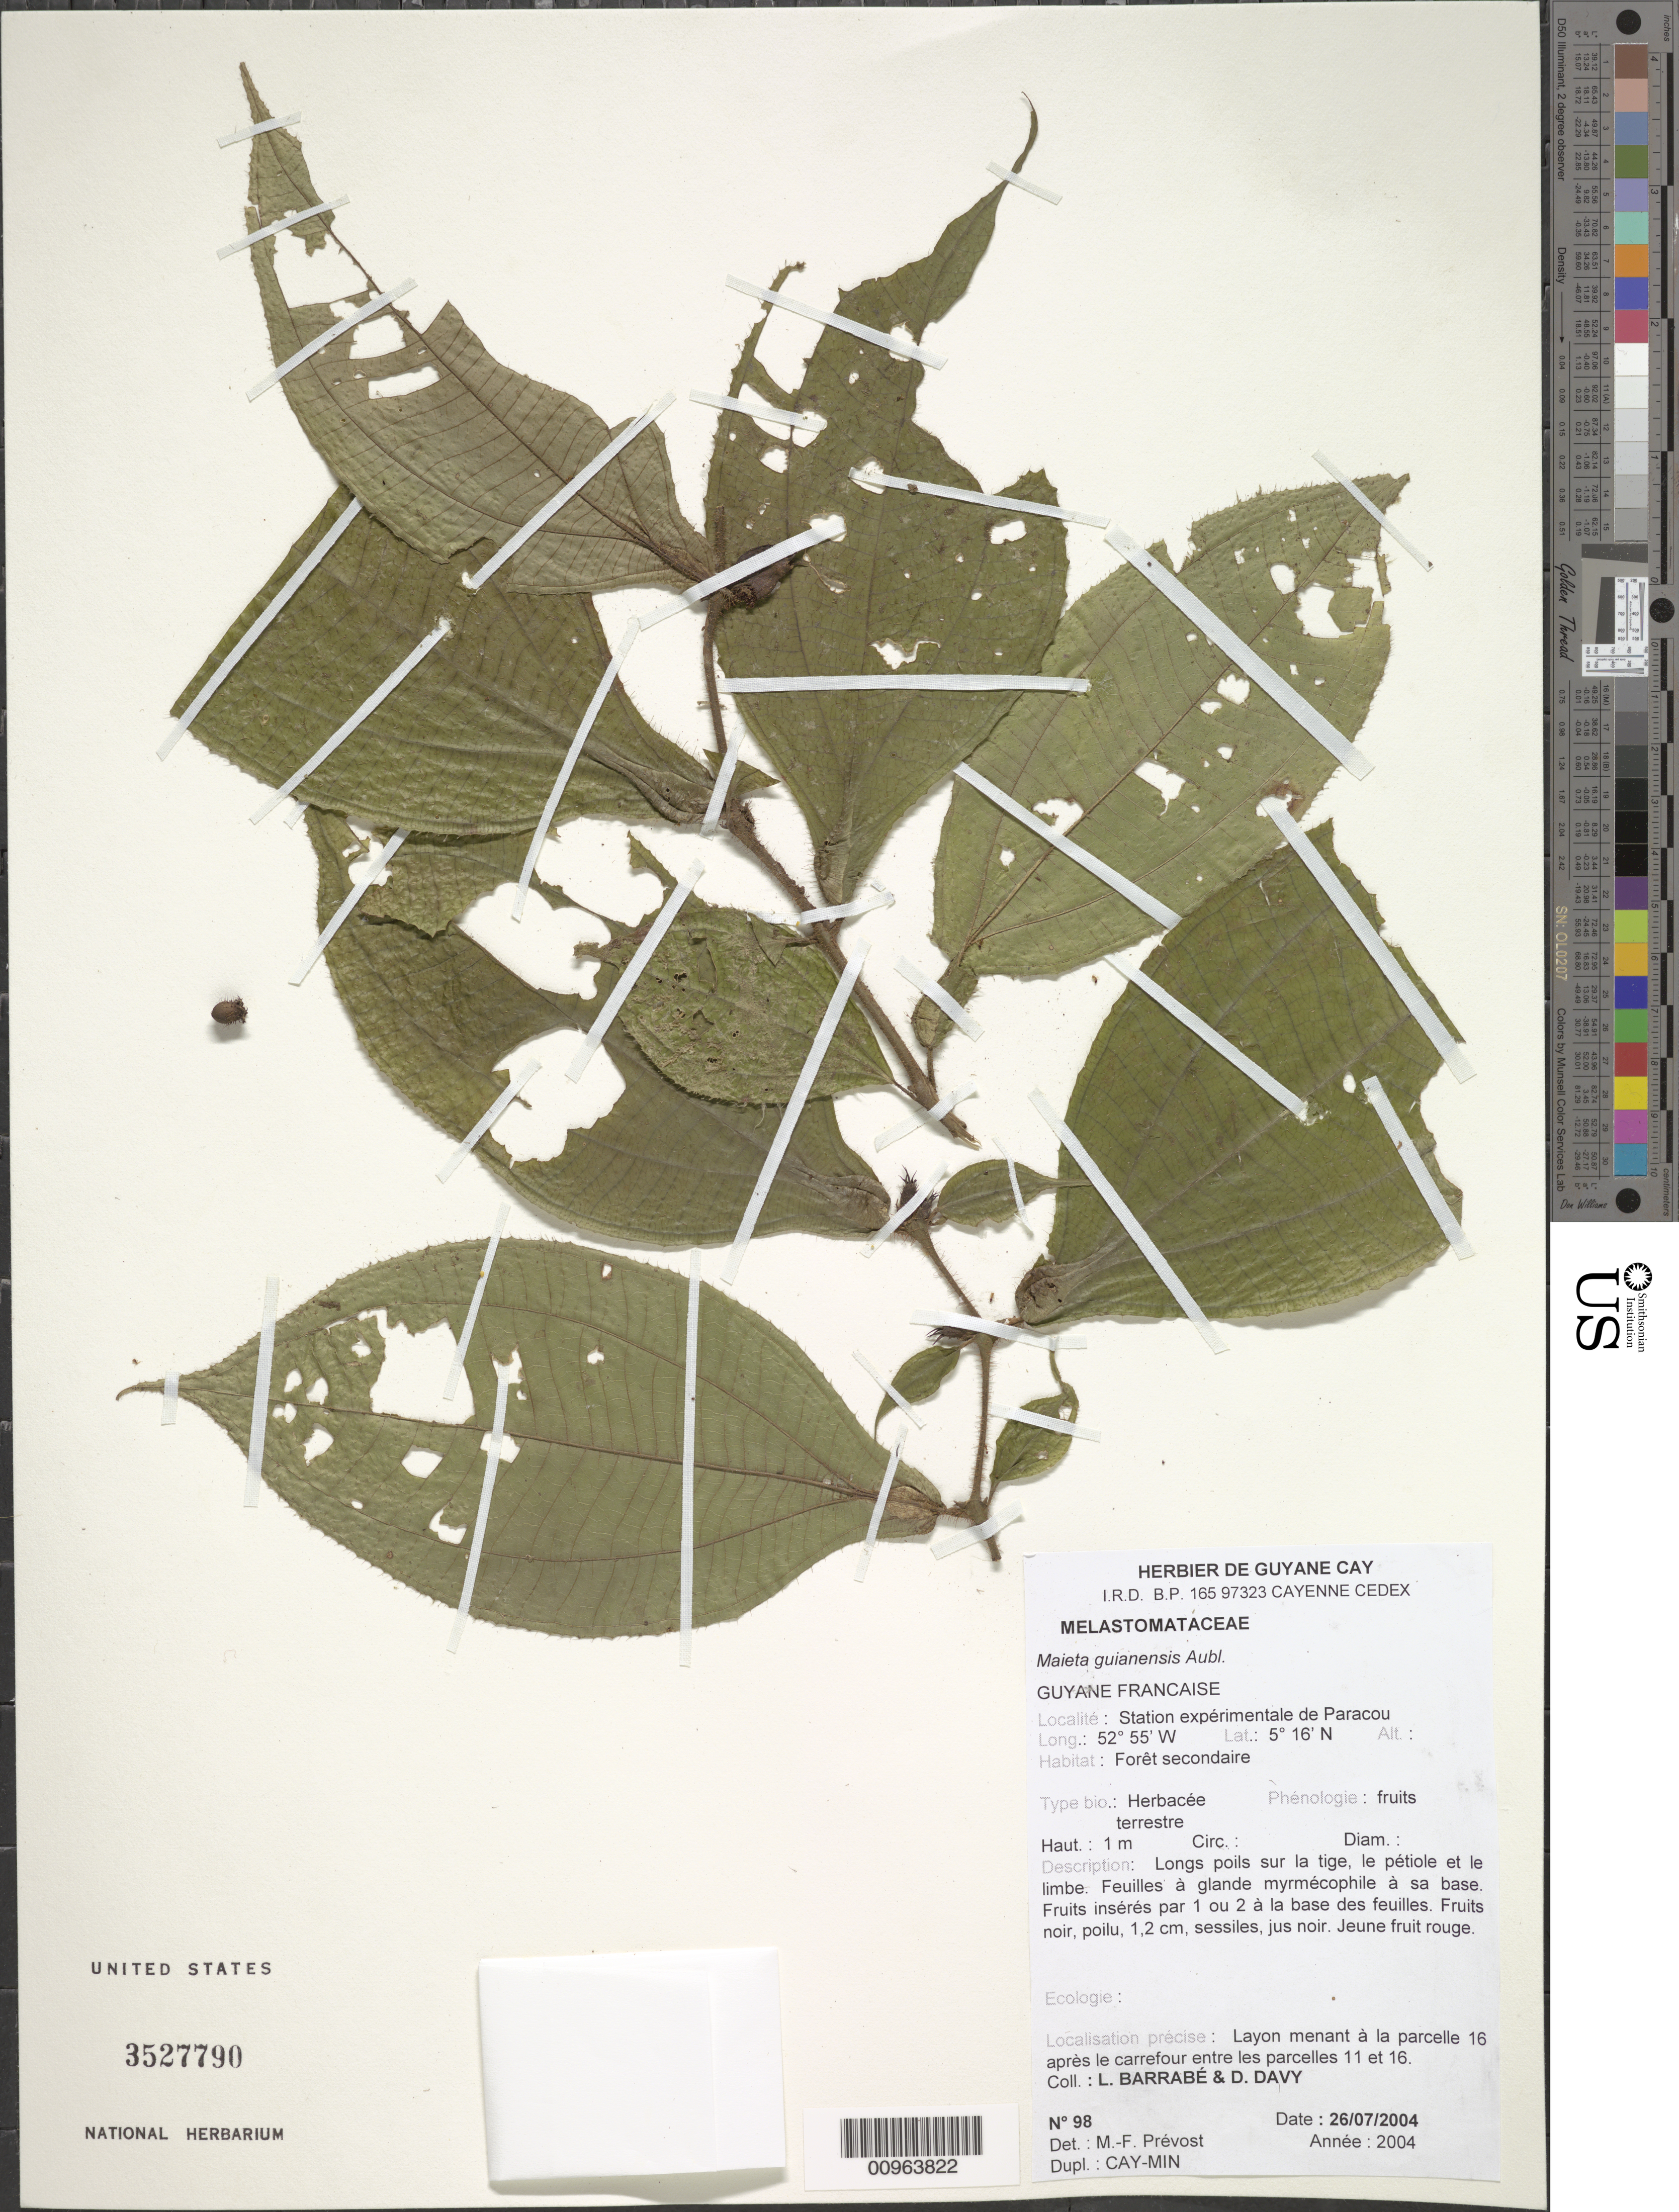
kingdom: Plantae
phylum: Tracheophyta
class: Magnoliopsida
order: Myrtales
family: Melastomataceae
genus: Maieta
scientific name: Maieta guianensis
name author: Aubl.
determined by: Prévost, M.-F.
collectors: L. Barrabé & D. Davy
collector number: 98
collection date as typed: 26-Jul-04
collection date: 2004-07-26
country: French Guiana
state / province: Cayenne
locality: Station experimentale de Paracou. Layon menant a la parcelle 16 apres le carrefour entre les parcelles 11 et 16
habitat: Foret secondaire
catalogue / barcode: US 3527790